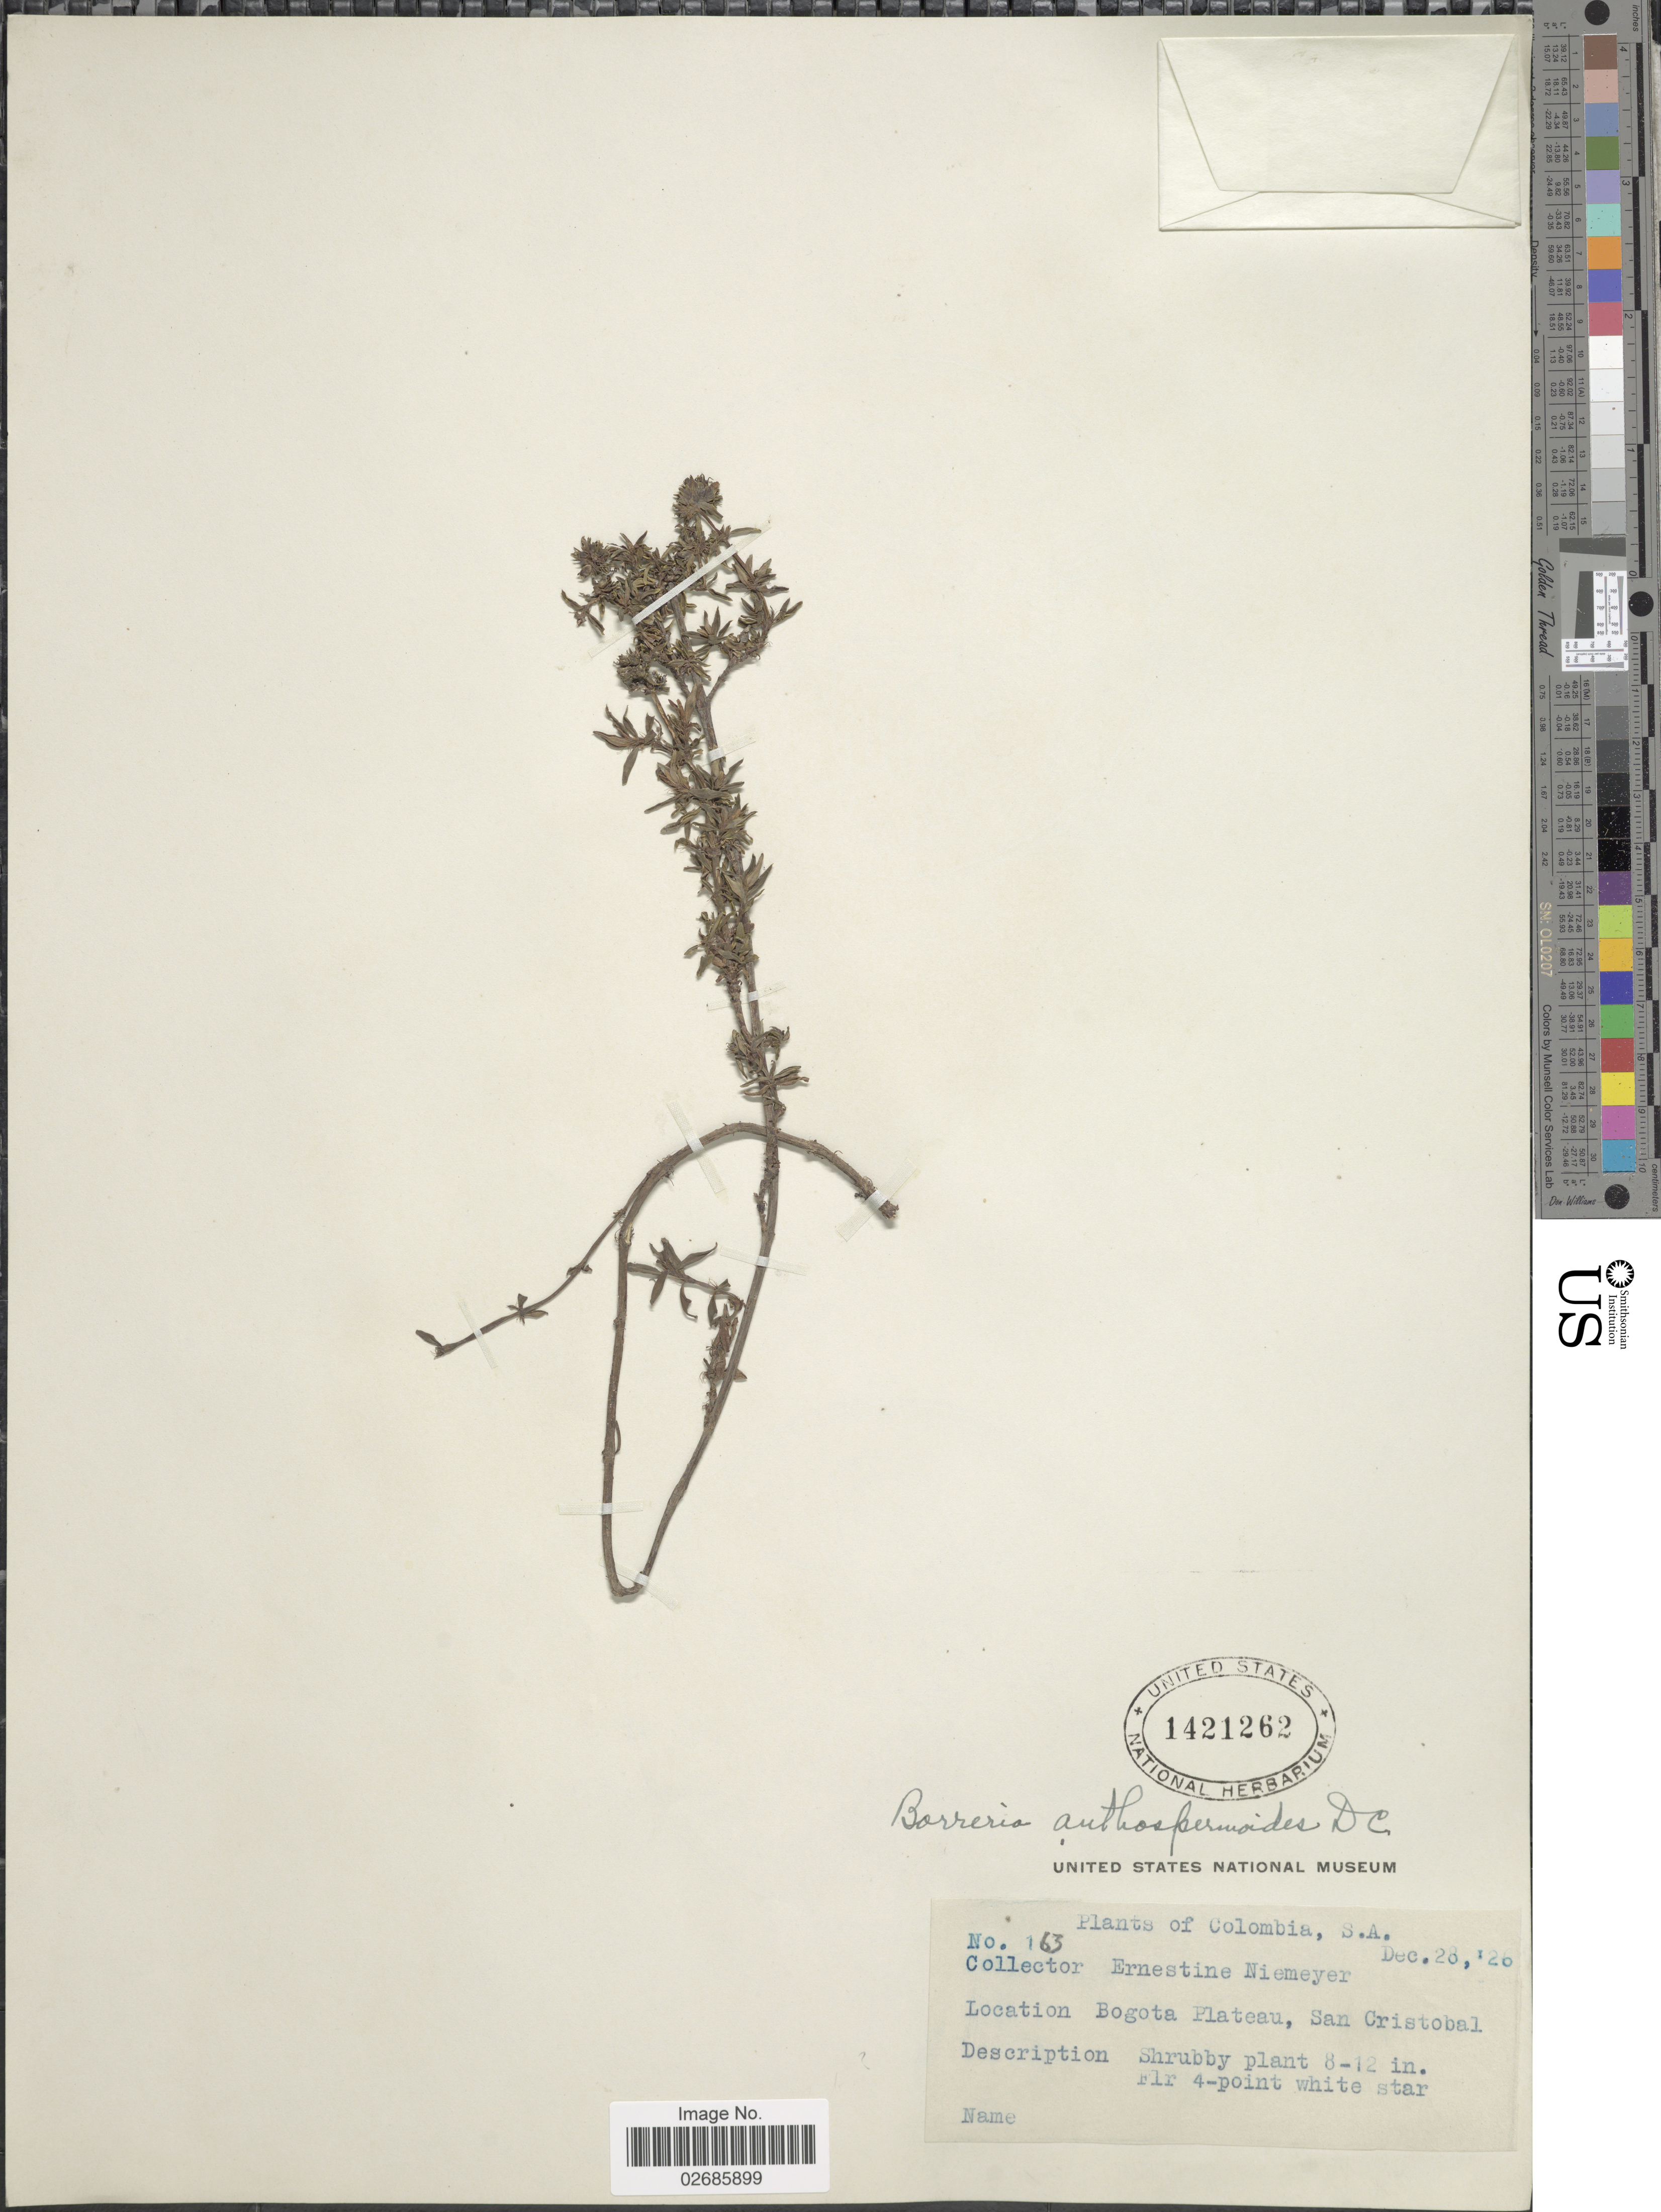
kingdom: Plantae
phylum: Tracheophyta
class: Magnoliopsida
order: Gentianales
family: Rubiaceae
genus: Borreria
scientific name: Borreria anthospermoides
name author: DC.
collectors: E. H. Niemeyer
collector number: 163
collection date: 1926-12-28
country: Colombia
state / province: Bogota D.C.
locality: Bogota Plateau, San Cristobal.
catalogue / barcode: US 1421262